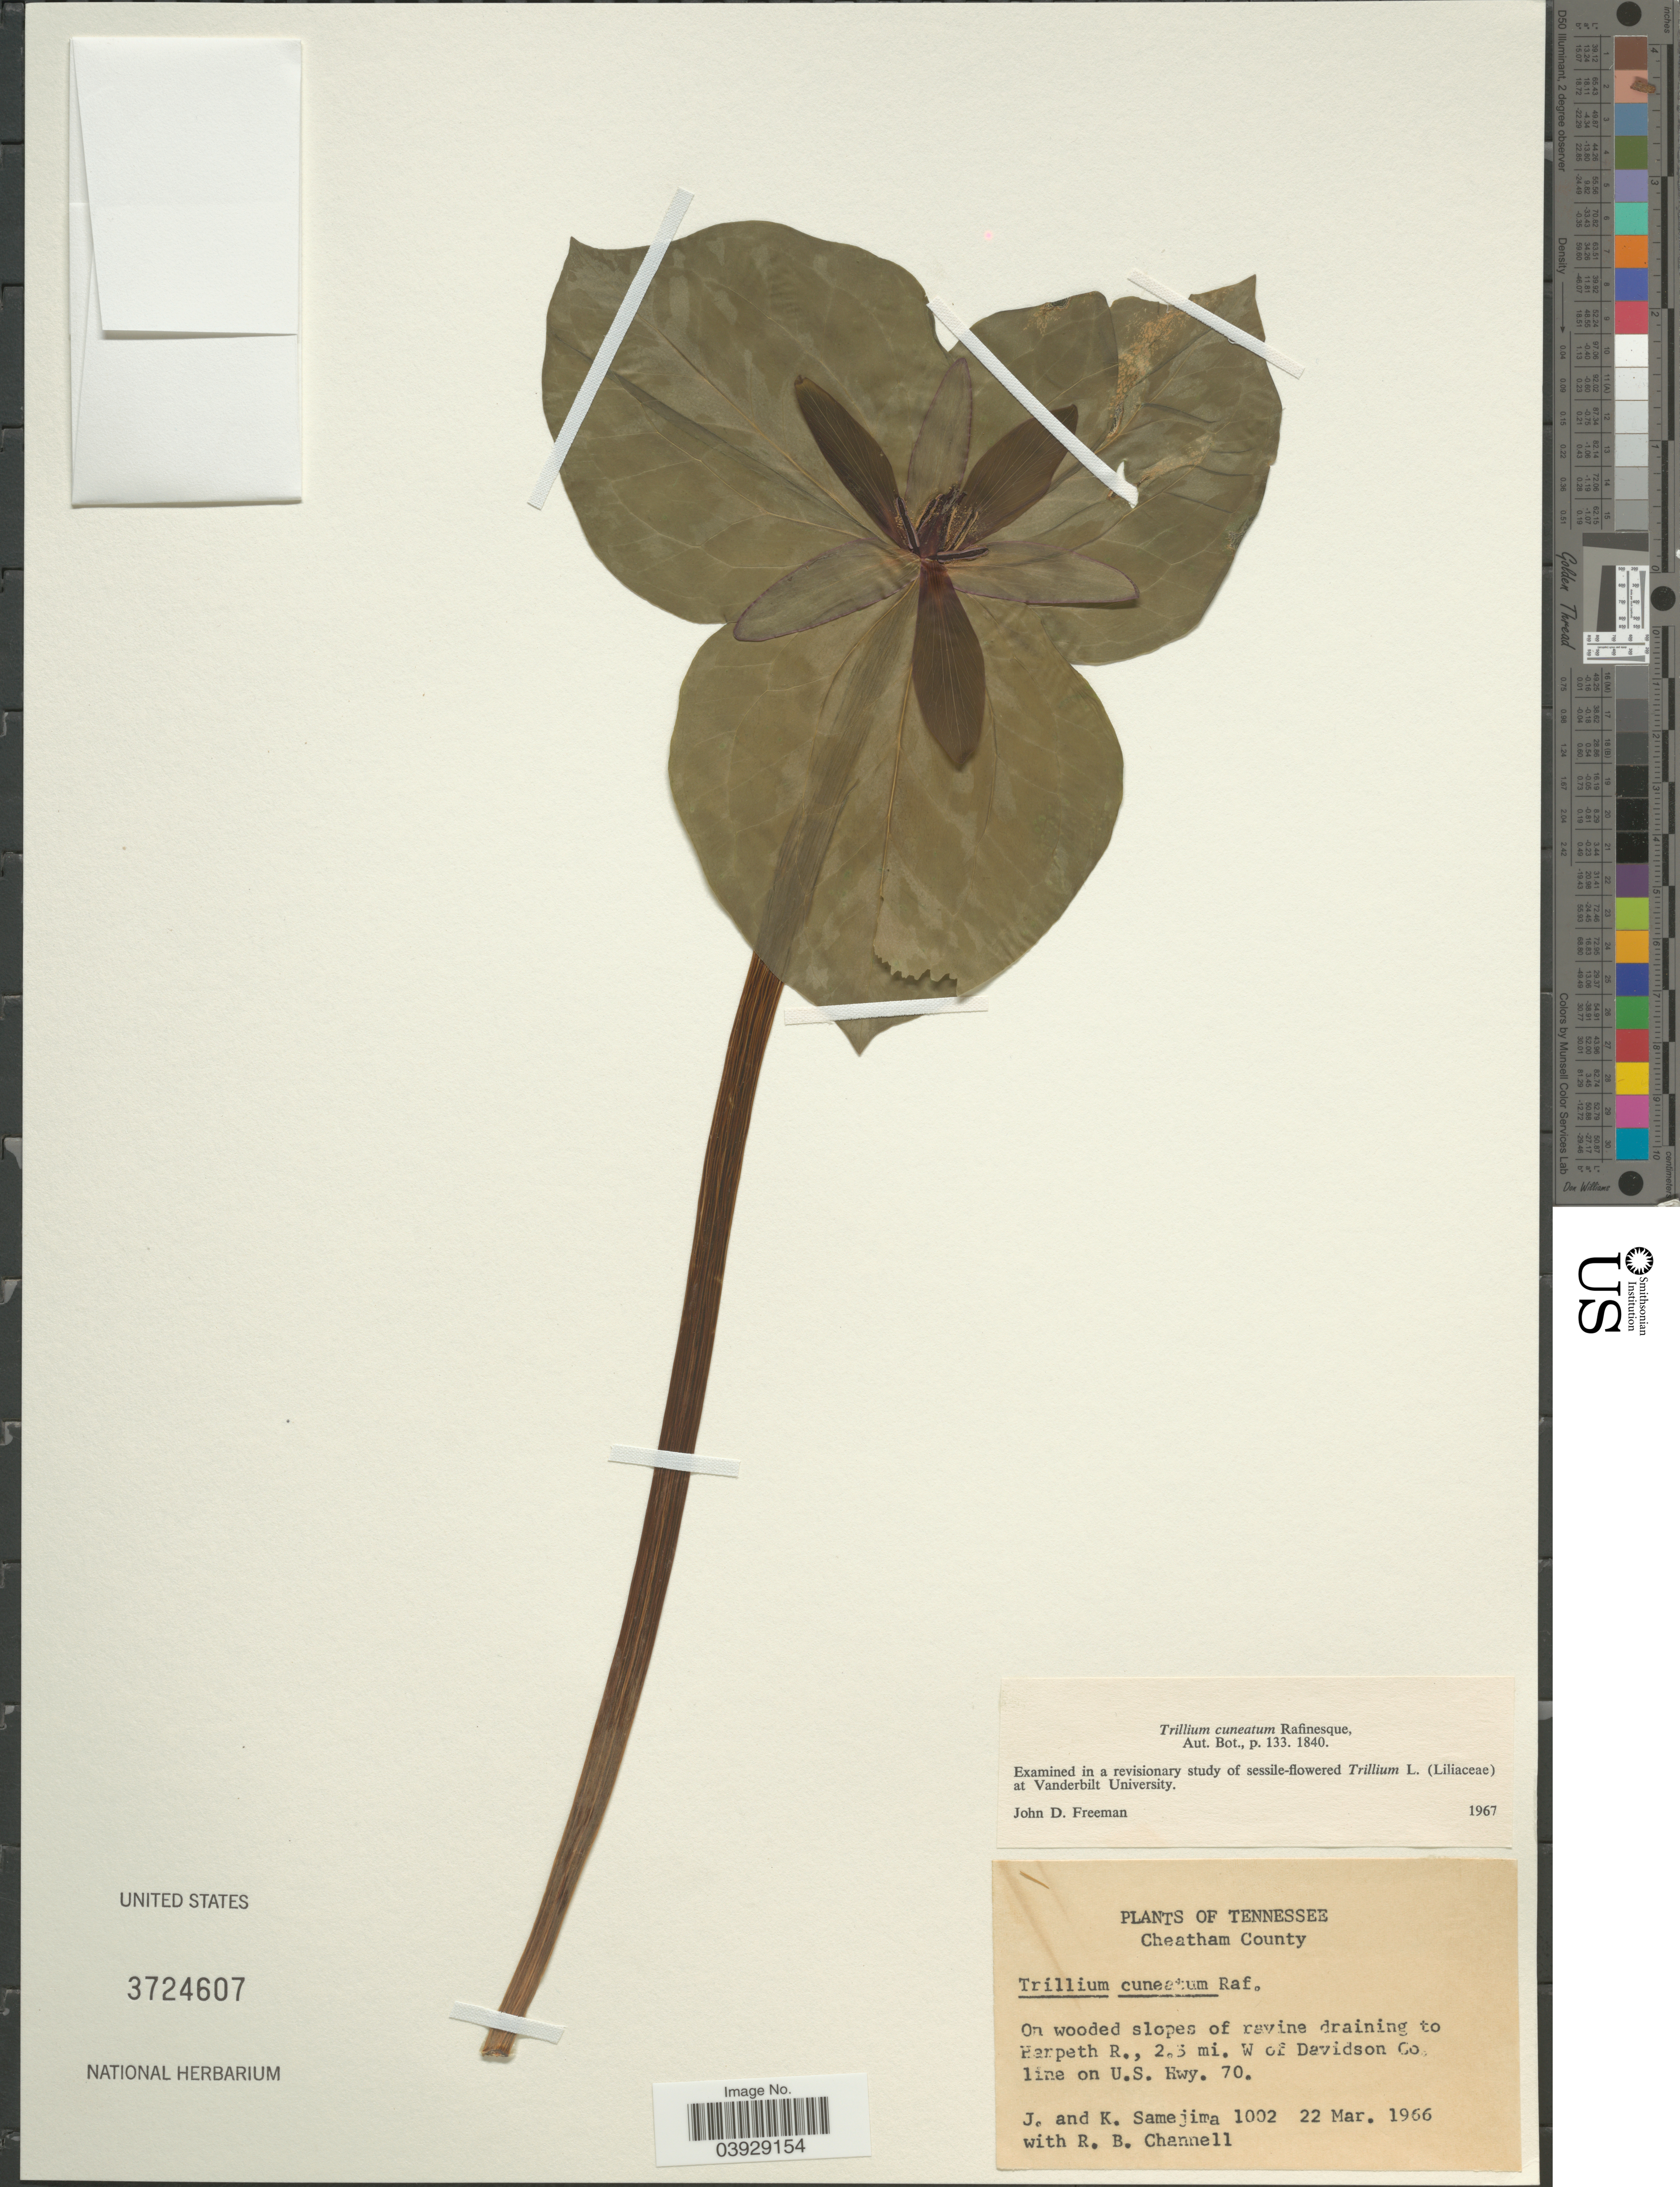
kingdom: Plantae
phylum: Tracheophyta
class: Liliopsida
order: Liliales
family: Melanthiaceae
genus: Trillium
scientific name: Trillium cuneatum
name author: Raf.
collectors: J. Samejima, K. Samejima & R. B. Channell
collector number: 1002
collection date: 1966-03-22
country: United States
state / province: Tennessee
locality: Cheatham County. On wooded slopes of ravine draining to Harpeth R., 2.5 mi. W of Davidson Co. line on U.S. Hwy. 70.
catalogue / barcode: US 3724607